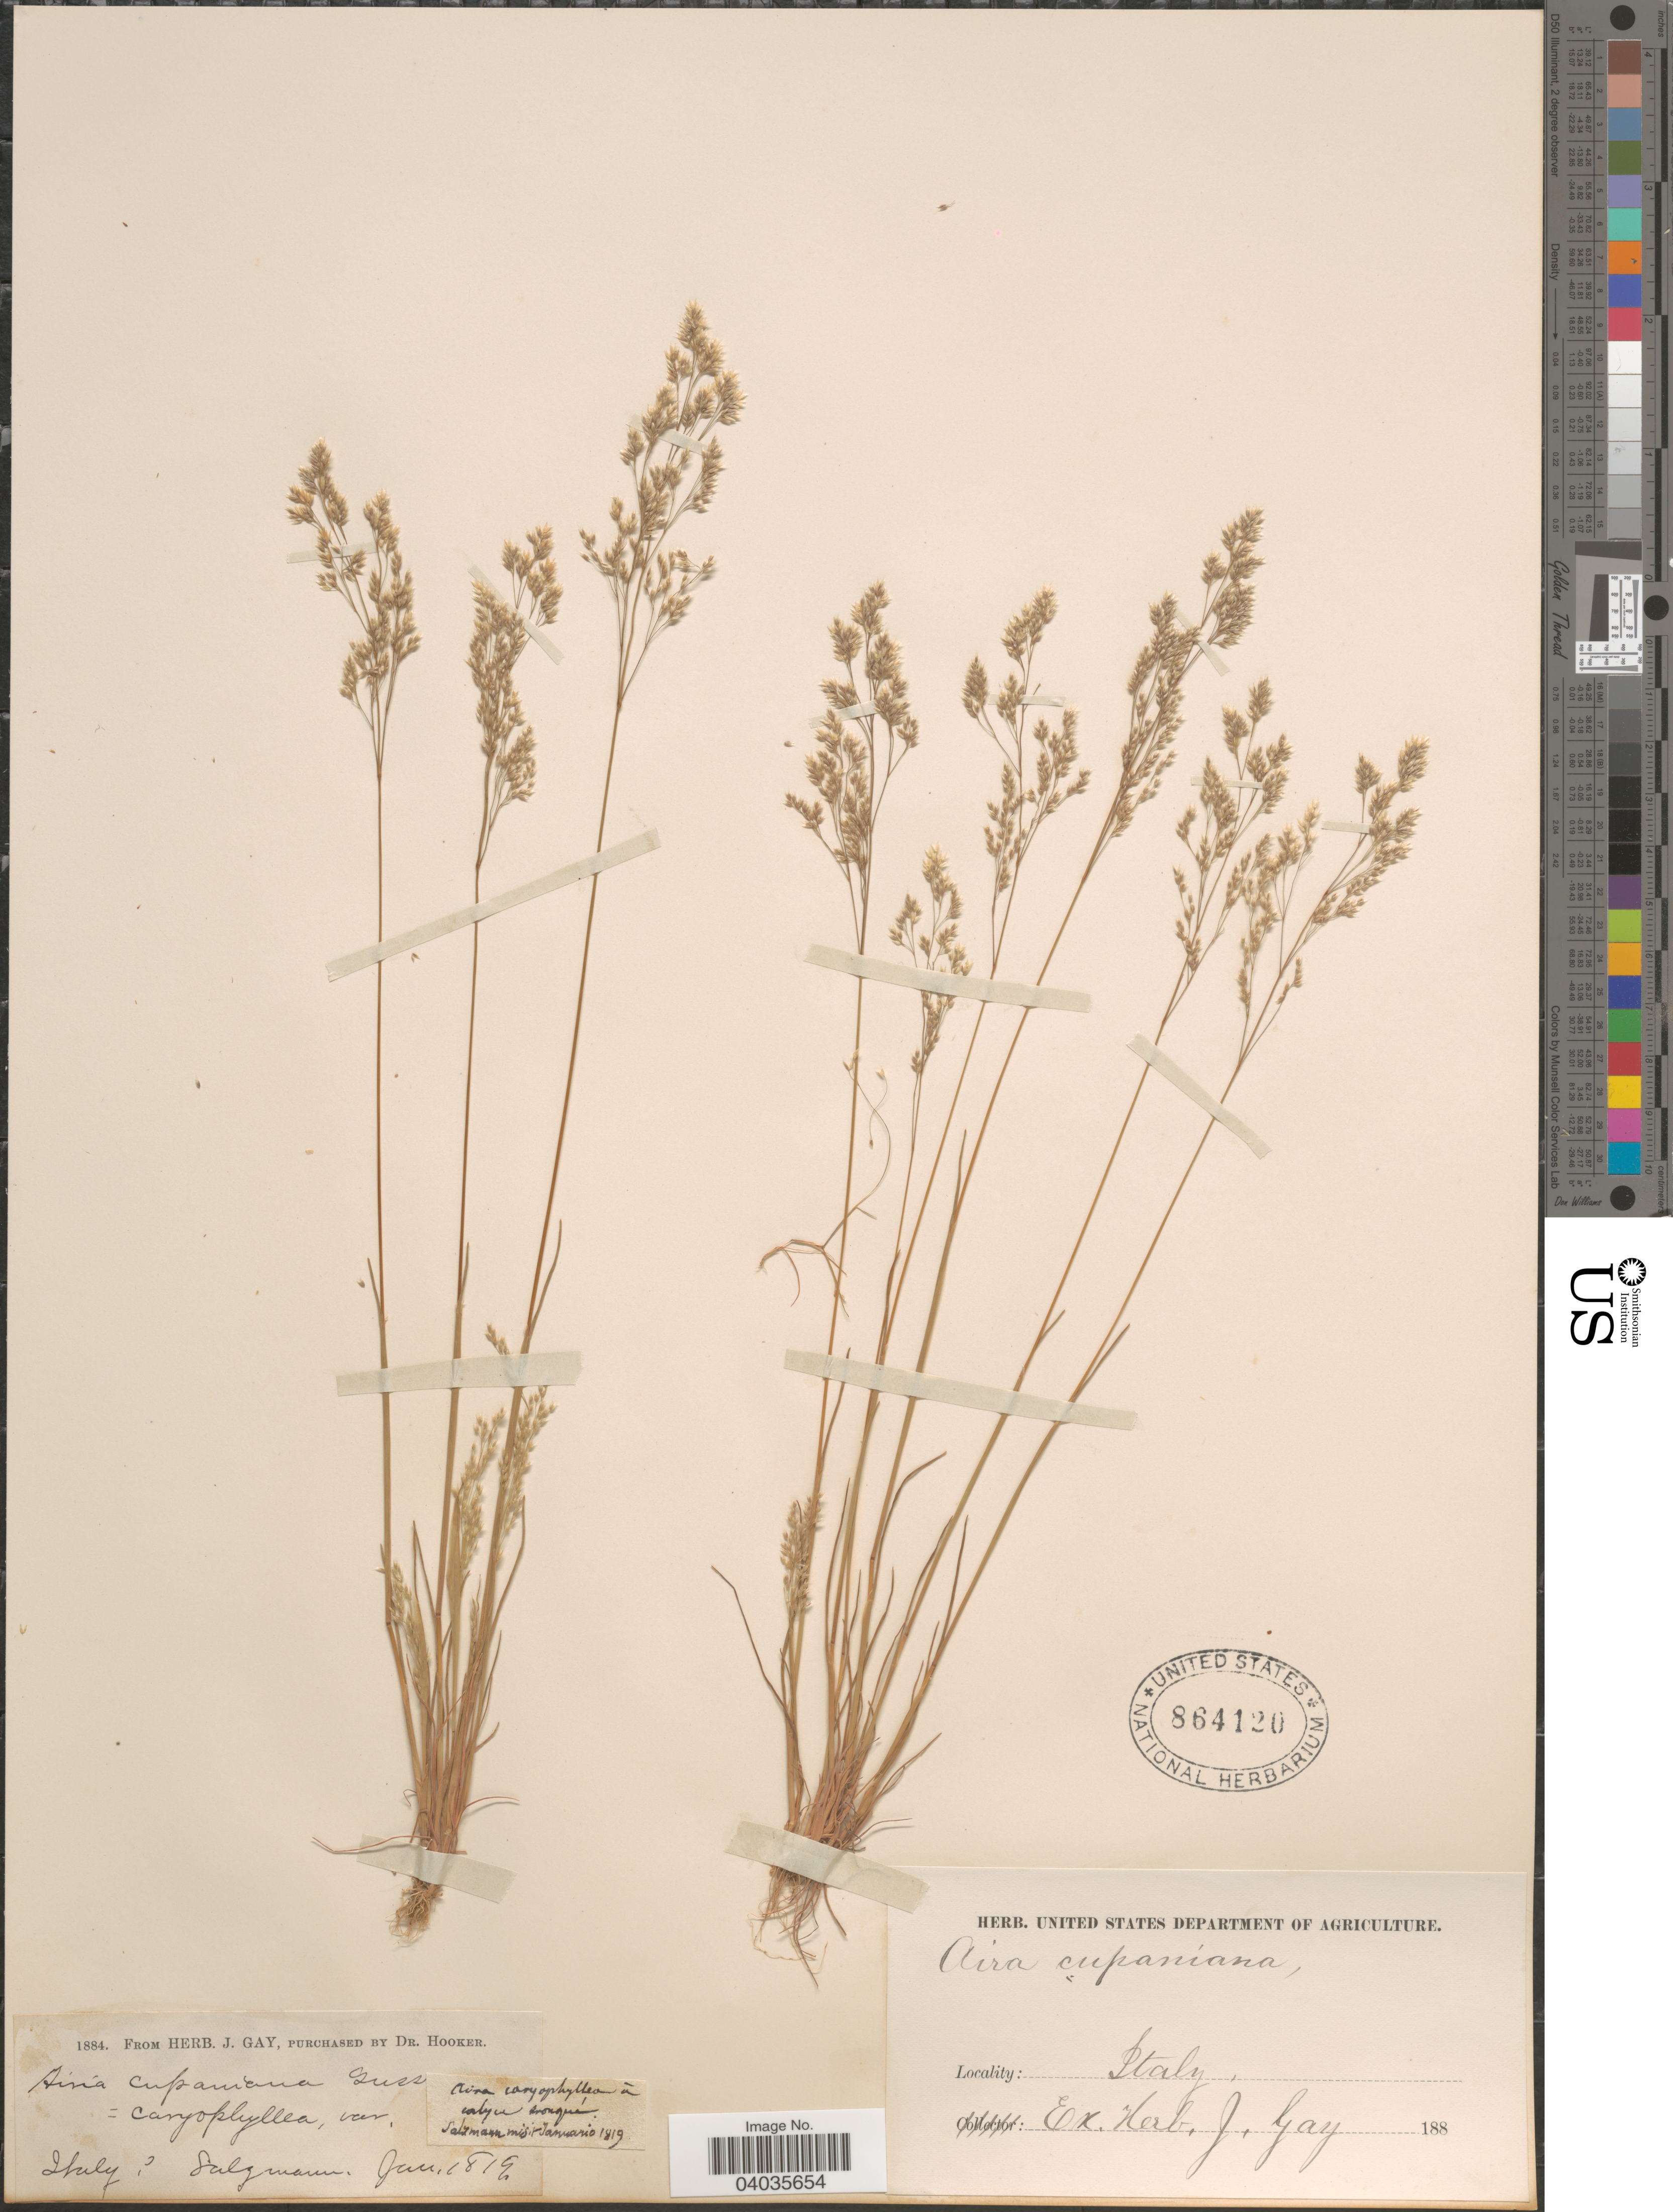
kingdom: Plantae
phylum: Tracheophyta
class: Liliopsida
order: Poales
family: Poaceae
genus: Aira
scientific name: Aira cupaniana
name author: Gussone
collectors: -- Salzmann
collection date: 1819-06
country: Italy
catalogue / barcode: US 864120